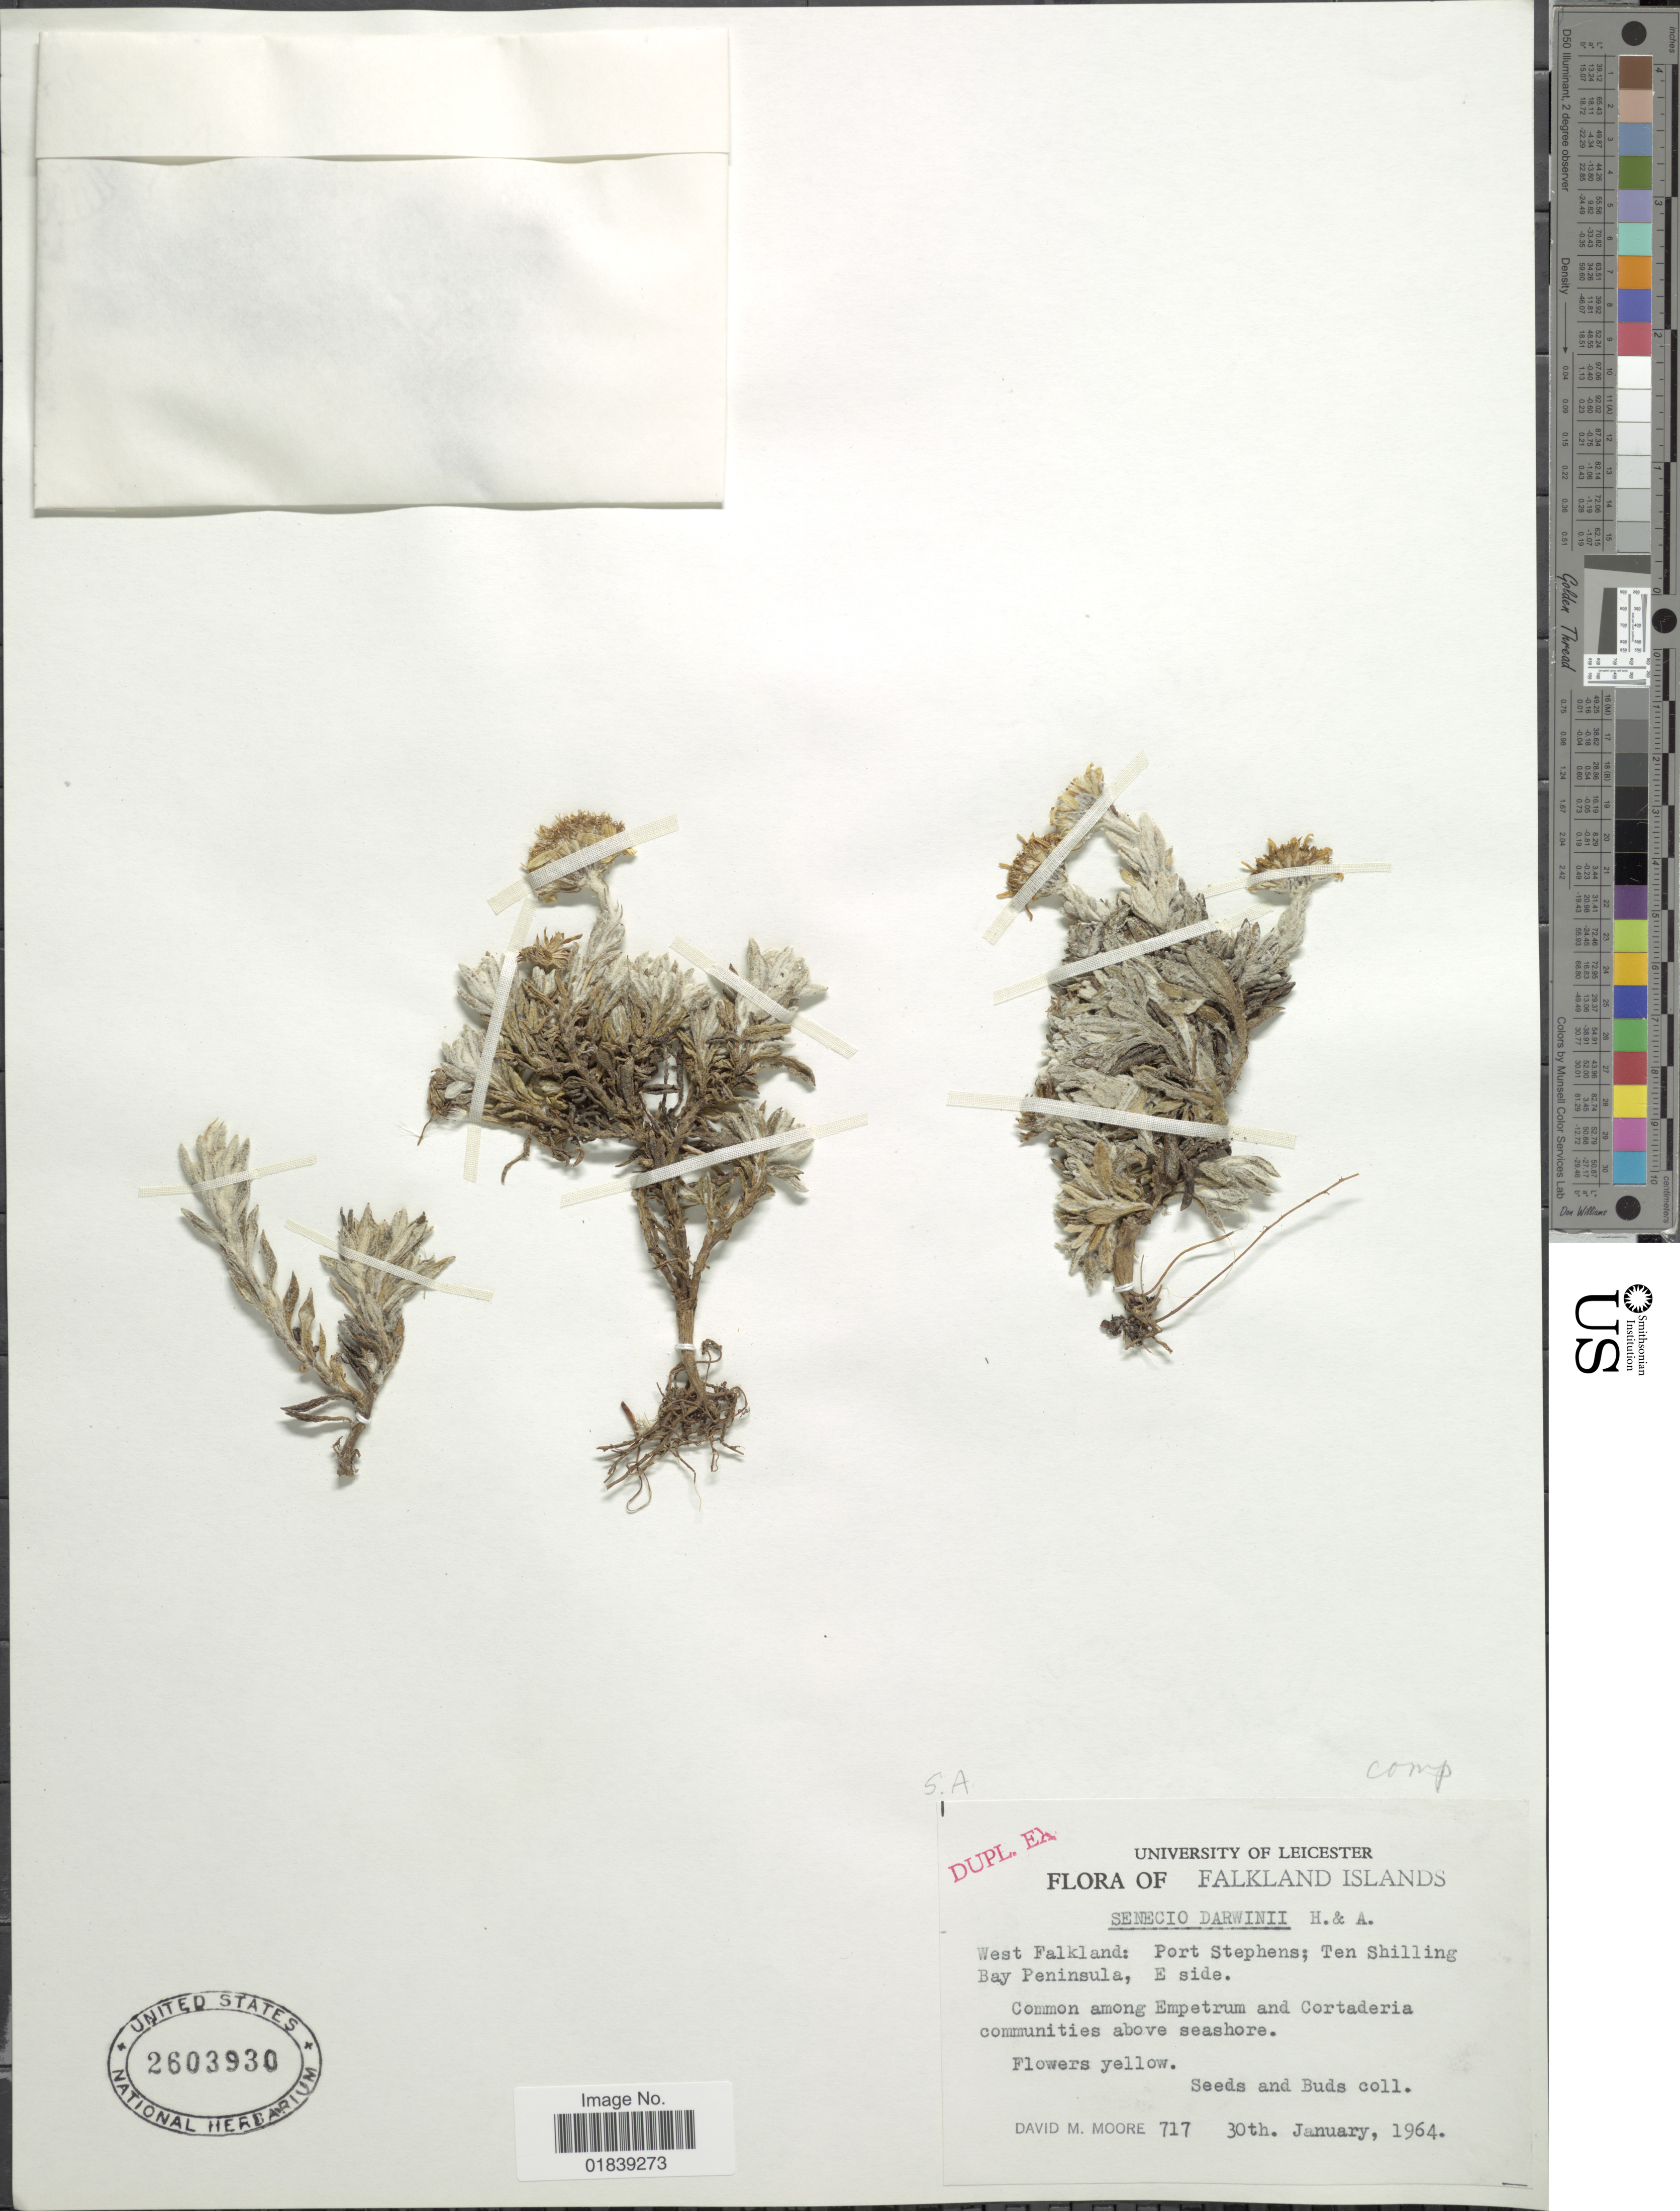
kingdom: Plantae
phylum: Tracheophyta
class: Magnoliopsida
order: Asterales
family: Asteraceae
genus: Senecio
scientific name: Senecio darwinii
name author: Hook. & Arn.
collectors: D. Moore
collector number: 717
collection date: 1964-01-30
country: Falkland Islands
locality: West Falkland, Port Stephens, Ten Shilling Bay Peninsula, E side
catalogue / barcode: US 2603930